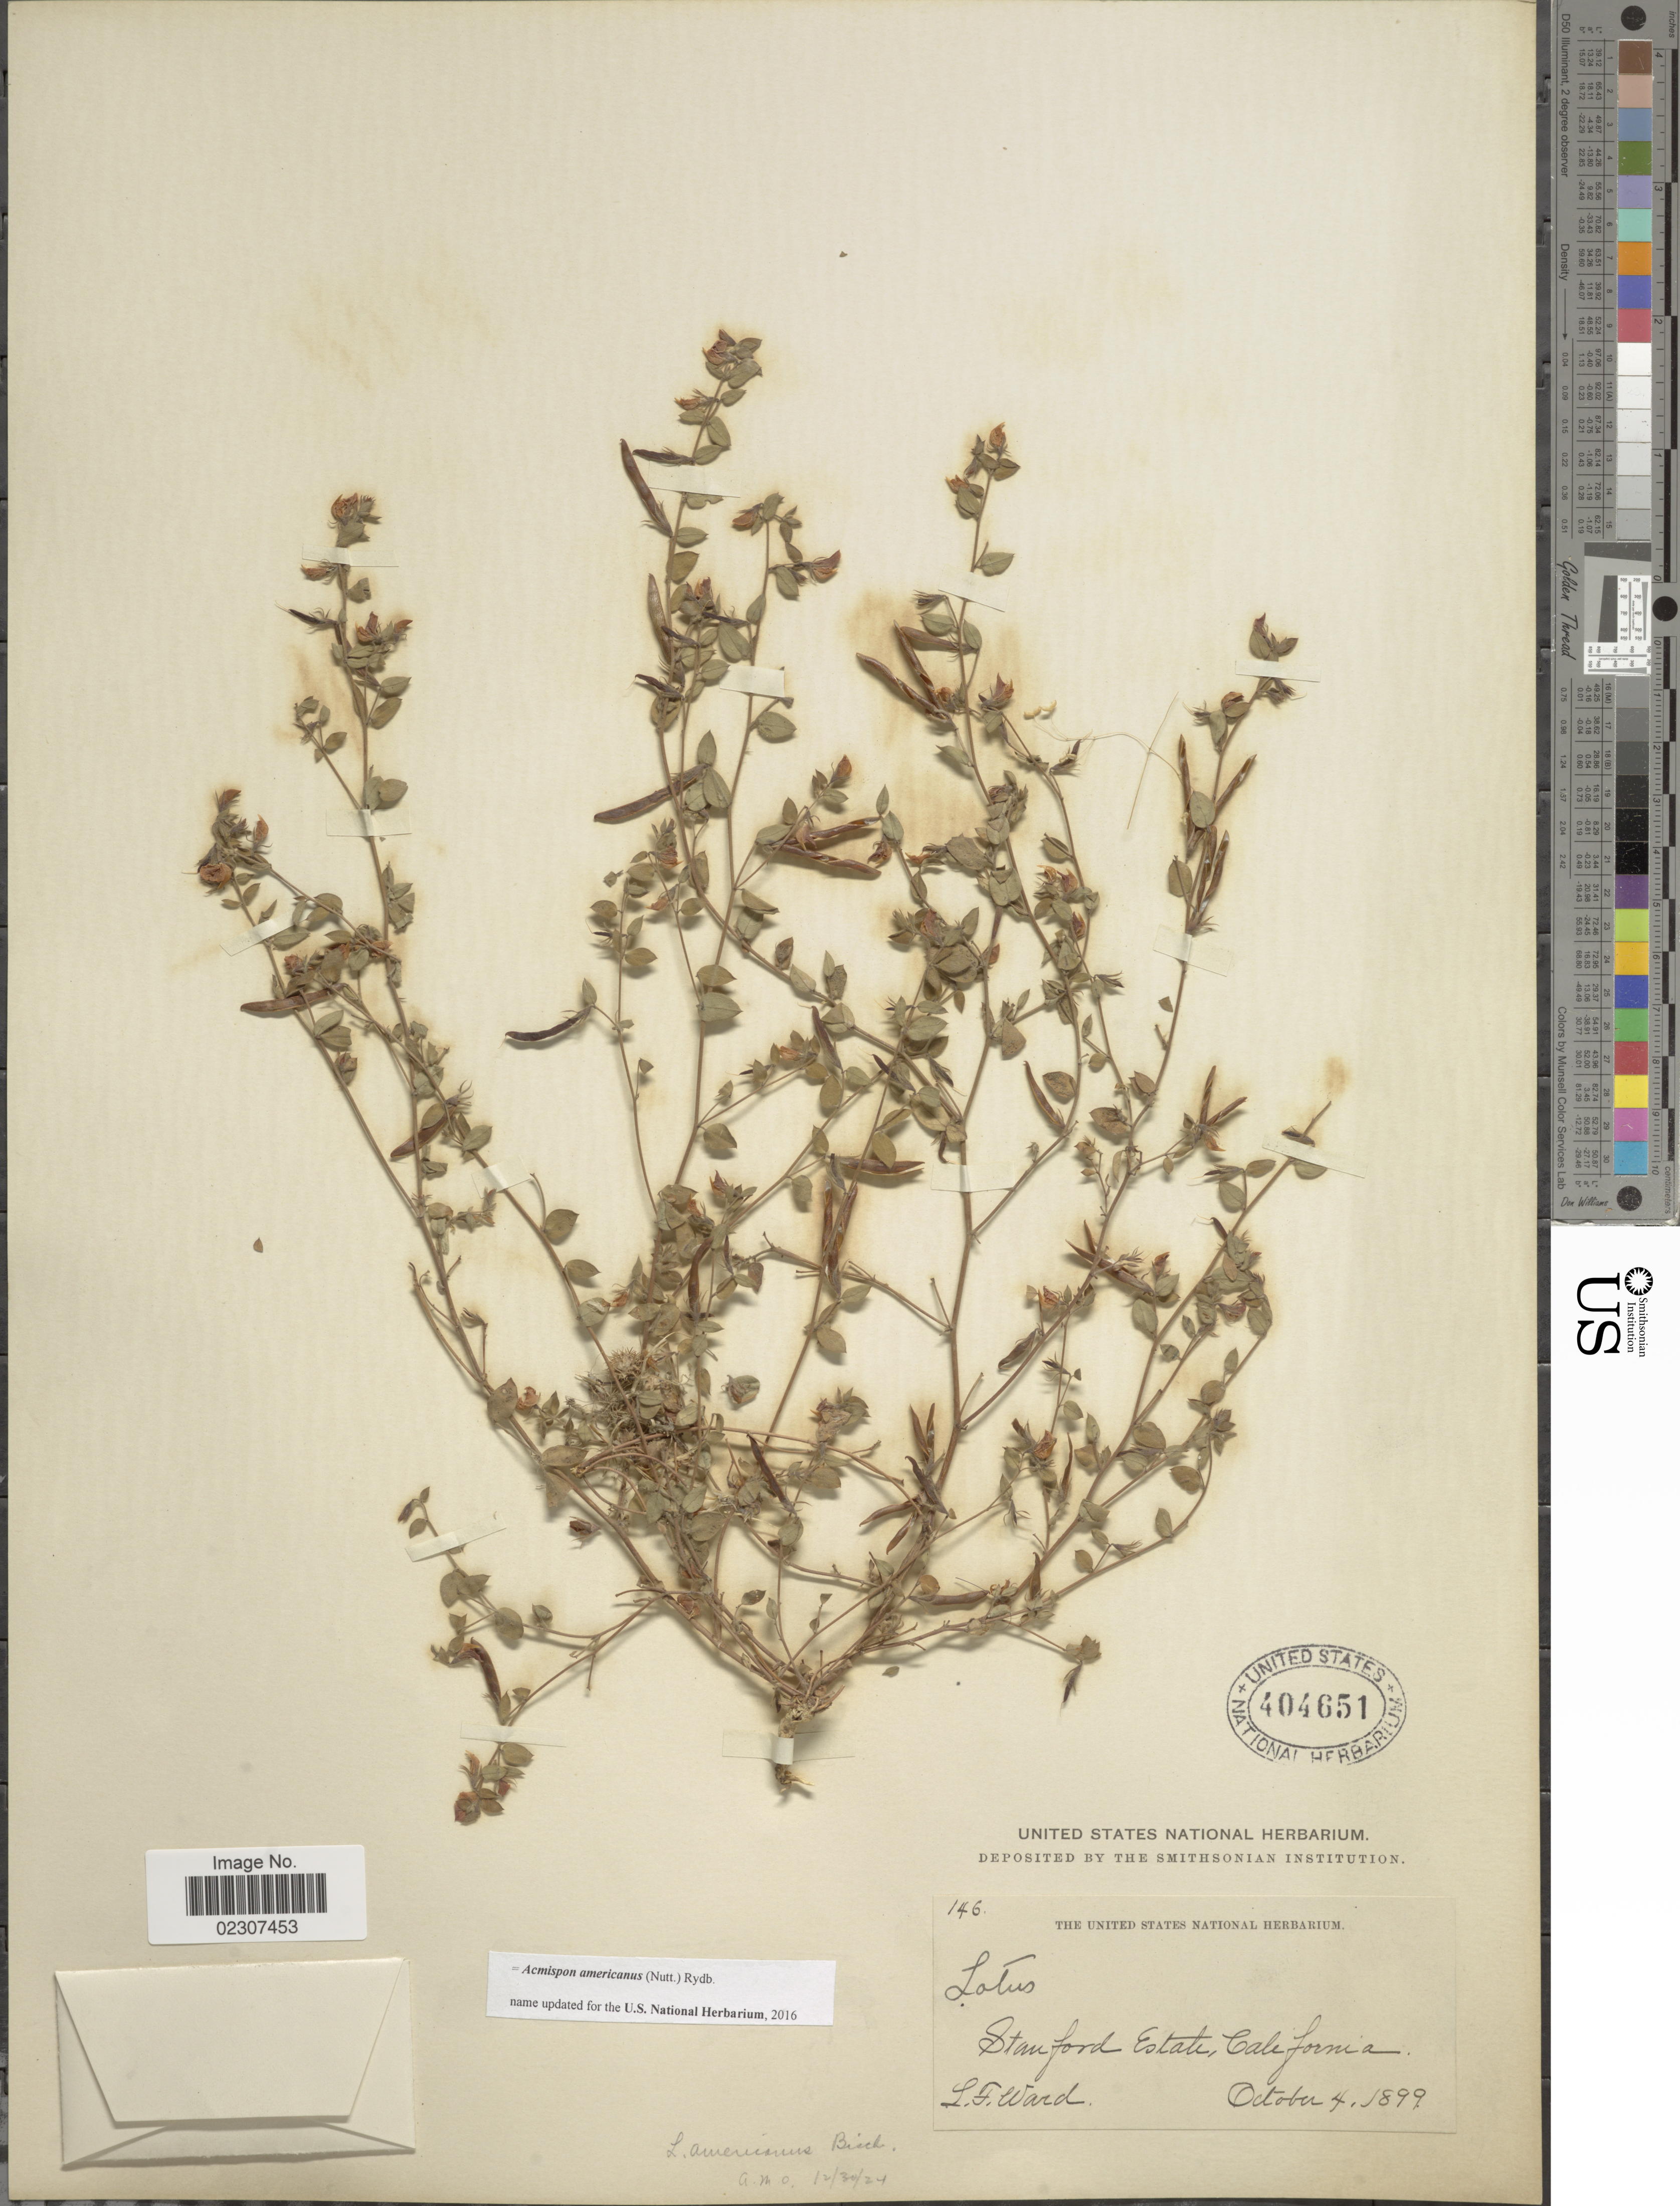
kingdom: Plantae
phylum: Tracheophyta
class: Magnoliopsida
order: Fabales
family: Fabaceae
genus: Acmispon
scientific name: Acmispon americanus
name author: (Nutt.) Rydb.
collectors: L. Ward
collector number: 146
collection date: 1899-10-04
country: United States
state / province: California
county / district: Santa Clara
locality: Stanford Estate, California.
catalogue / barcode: US 404651